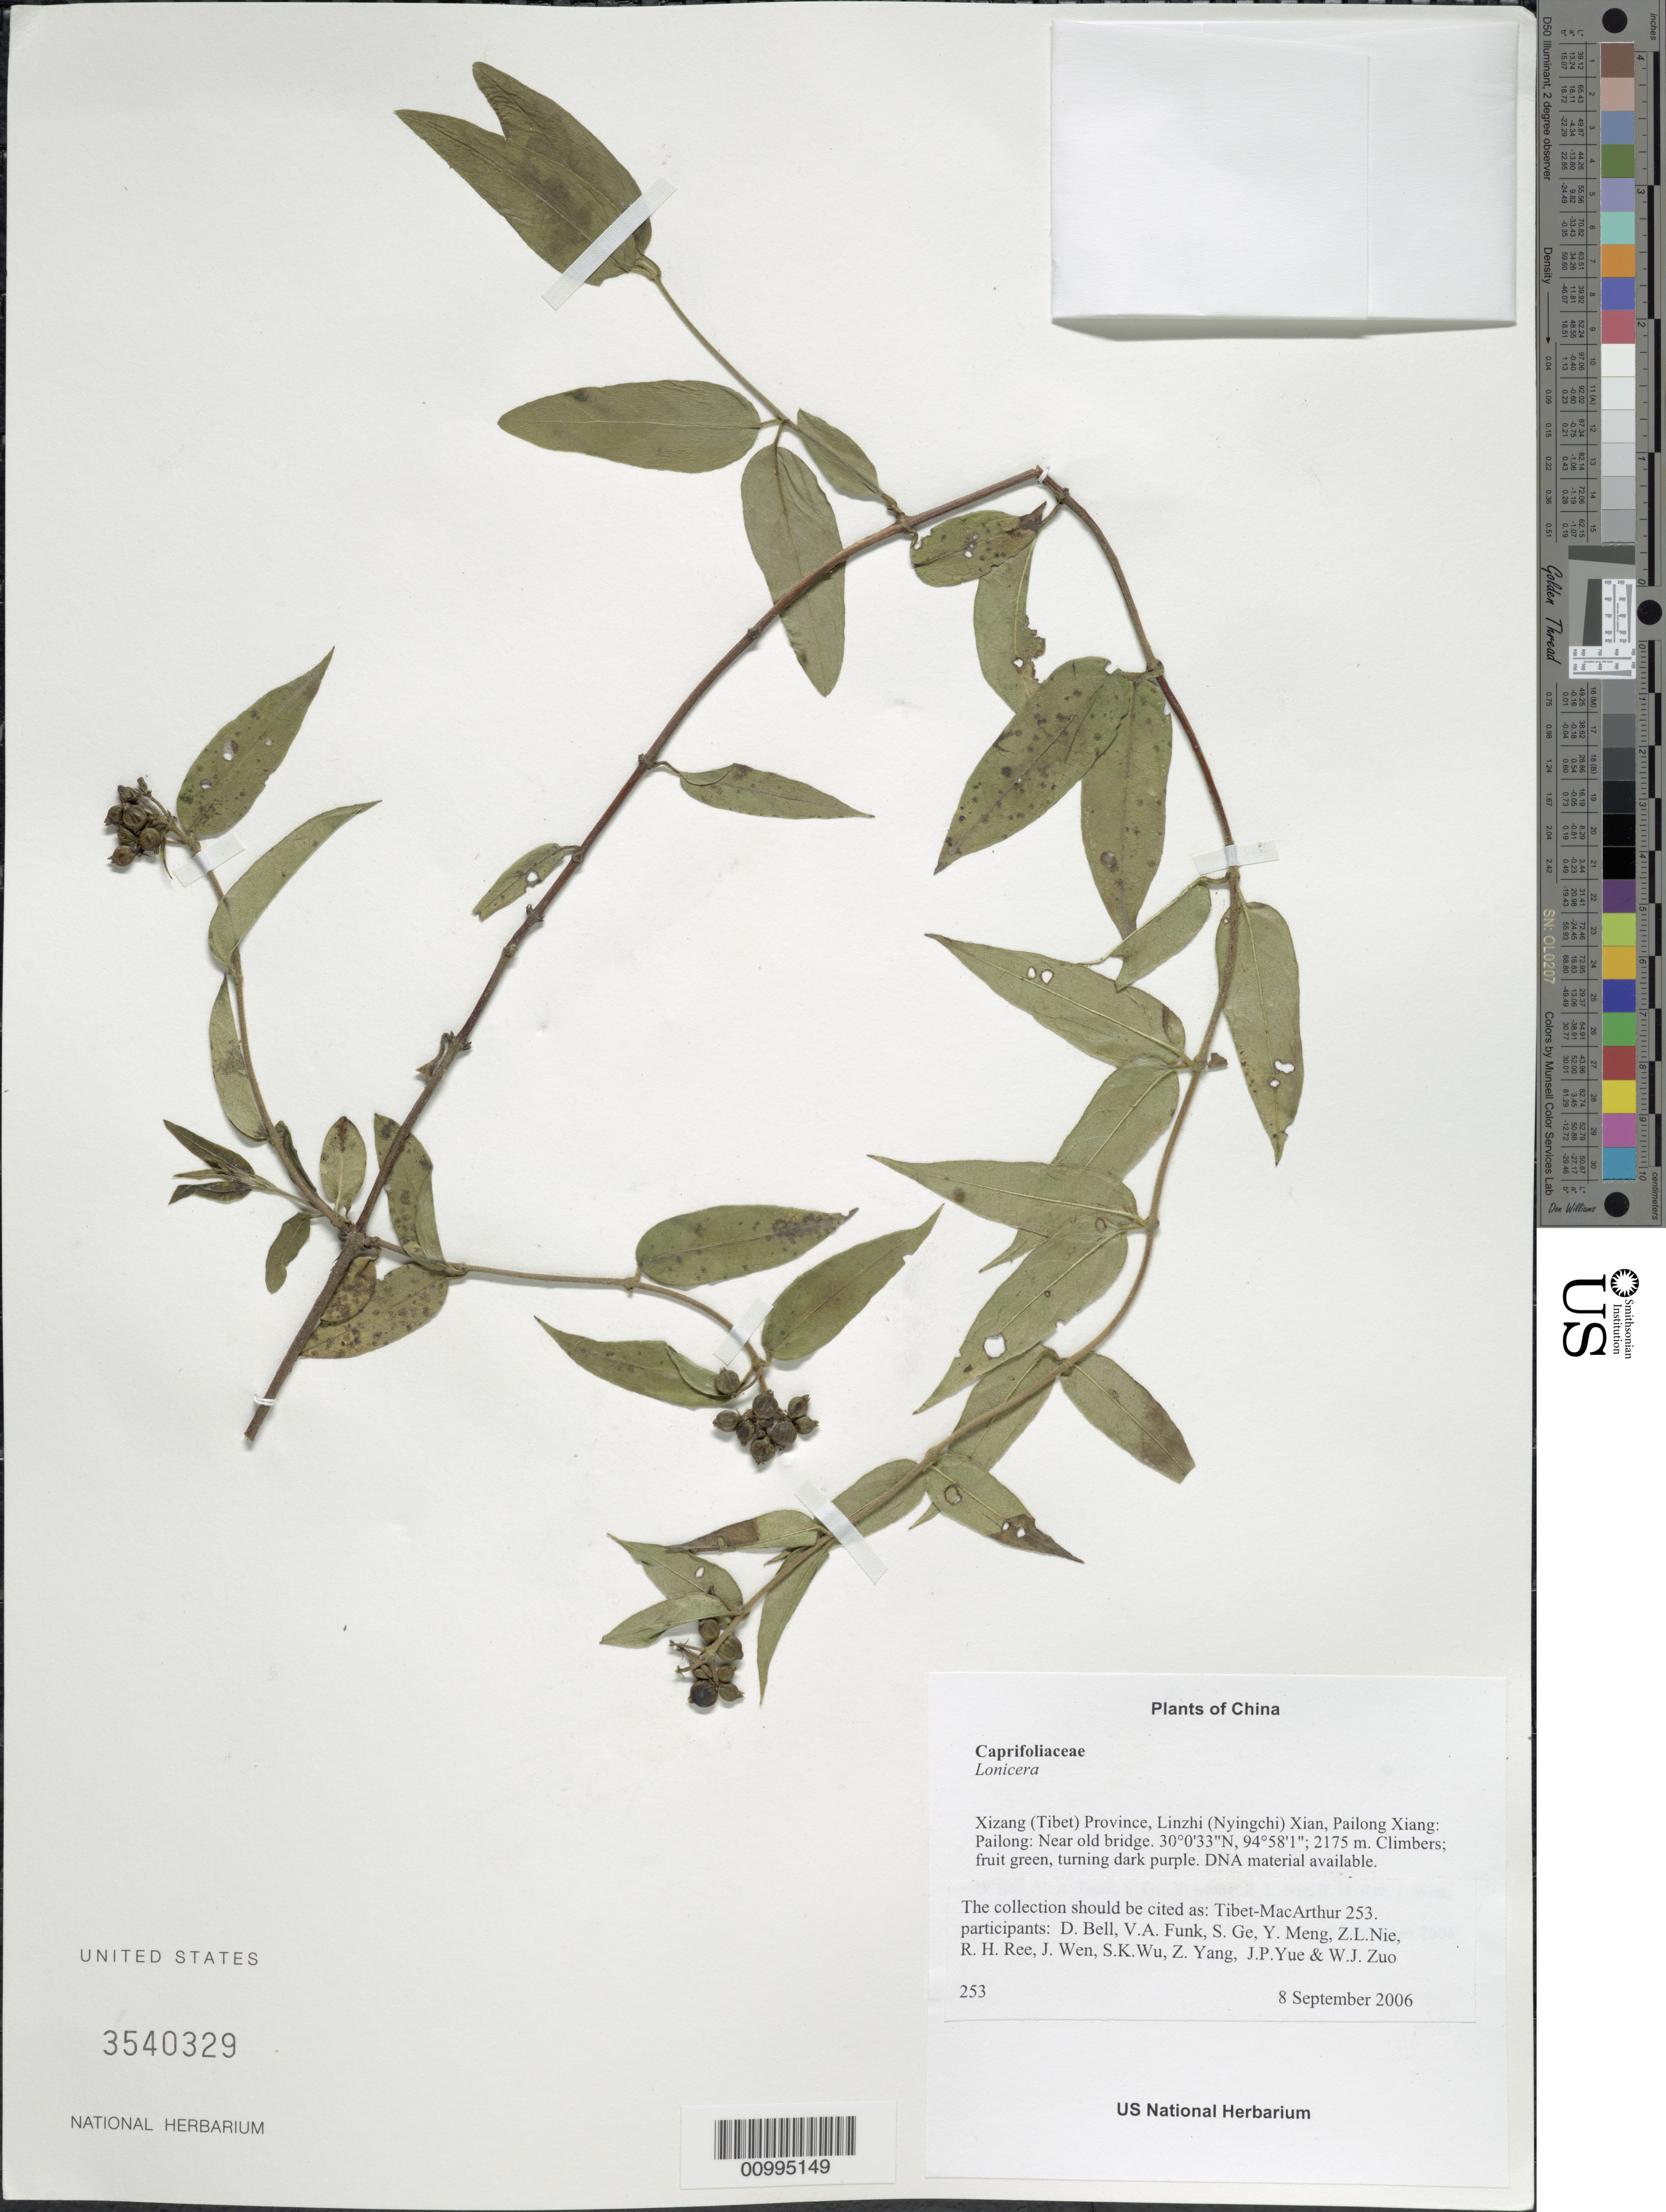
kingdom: Plantae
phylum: Tracheophyta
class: Magnoliopsida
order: Dipsacales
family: Caprifoliaceae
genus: Lonicera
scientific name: Lonicera sp.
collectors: Tibet-MacArthur, D. A. Bell, V. Funk, S. Ge, Y. Meng, Z. Nie, R. Ree, J. Wen, S. K. Wu, Z. Yang, J. Yue & W. Zuo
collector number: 253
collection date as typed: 08 Sep 2006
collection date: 2006-09-08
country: China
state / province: Xizang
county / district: Linzhi (Nyingchi) Xian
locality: Pailong Xiang: Pailong. Near old bridge.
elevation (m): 2175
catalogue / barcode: US 3540329